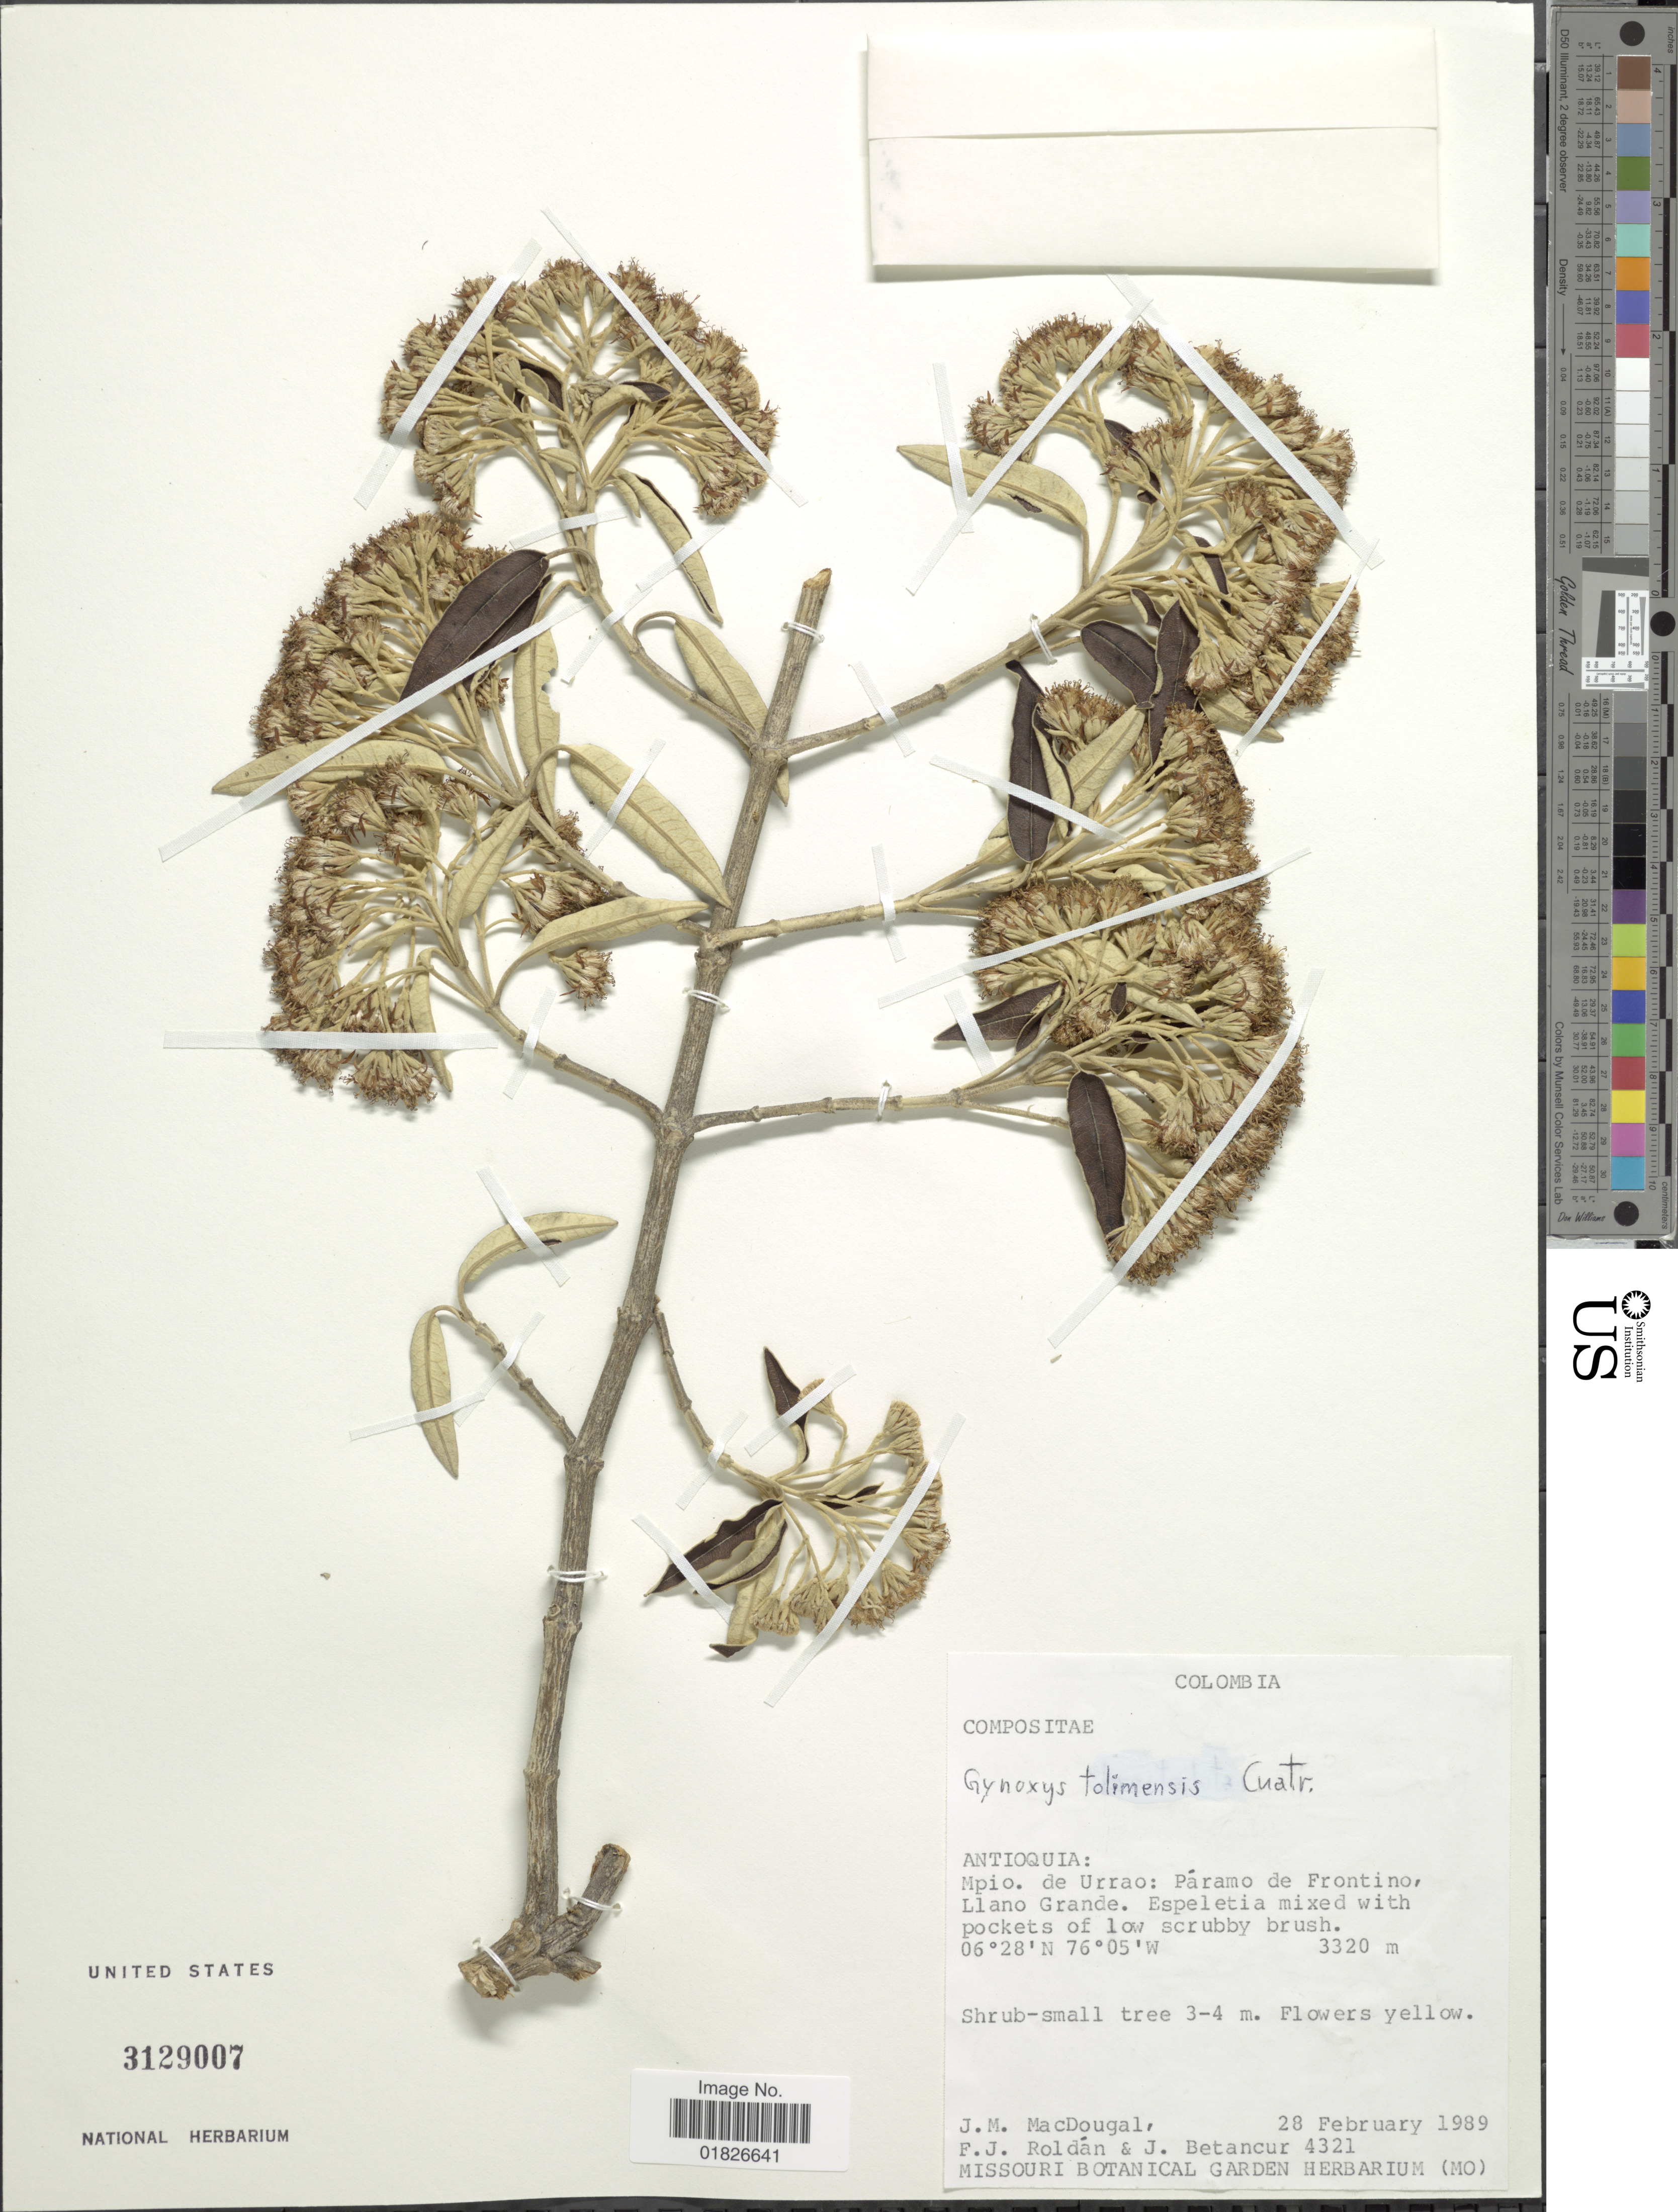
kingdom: Plantae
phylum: Tracheophyta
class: Magnoliopsida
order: Asterales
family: Asteraceae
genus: Gynoxys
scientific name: Gynoxys tolimensis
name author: Cuatrec.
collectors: J. M. MacDougal, F. J. Roldán & J. Betancur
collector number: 4321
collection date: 1989-02-28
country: Colombia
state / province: Antioquia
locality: Mpio. de Urrao, Paramo de Frontino, Llano Grande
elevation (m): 3320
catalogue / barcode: US 3129007